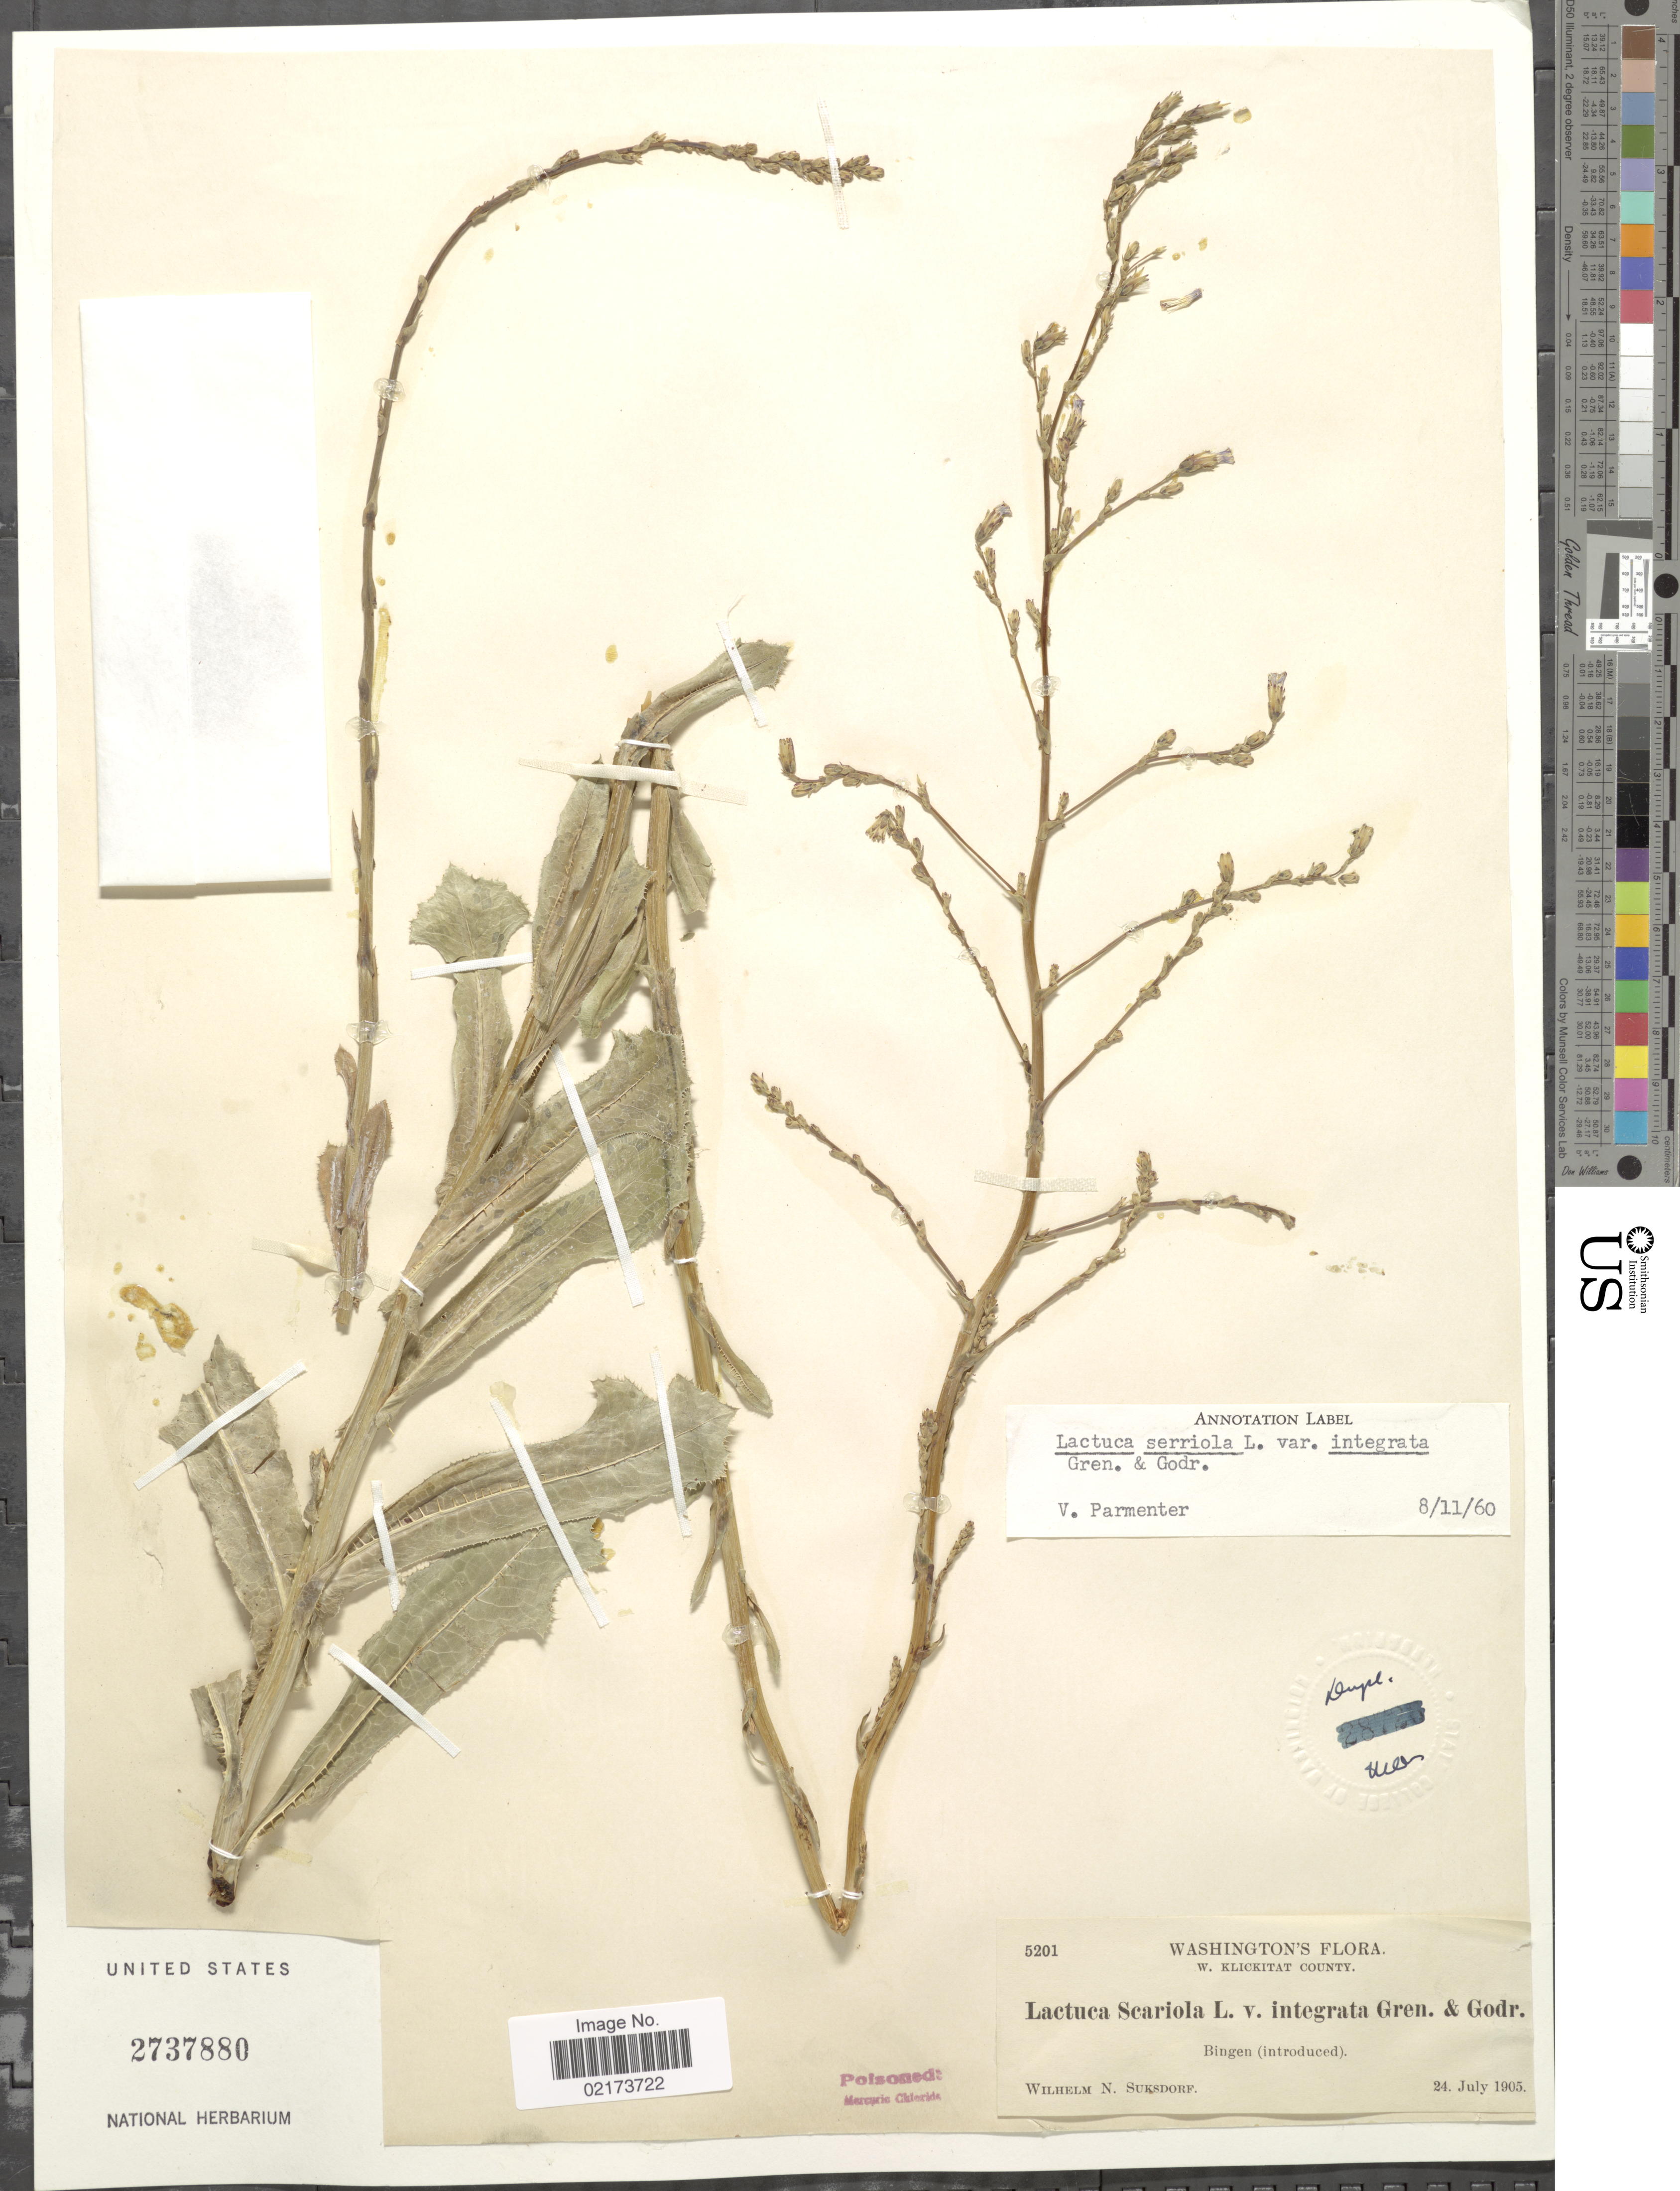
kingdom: Plantae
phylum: Tracheophyta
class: Magnoliopsida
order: Asterales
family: Asteraceae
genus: Lactuca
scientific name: Lactuca serriola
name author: L.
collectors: W. N. Suksdorf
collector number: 5201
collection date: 1905-07-24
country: United States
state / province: Washington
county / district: Klickitat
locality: W. Klickitat County, Bingen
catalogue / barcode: US 2737880